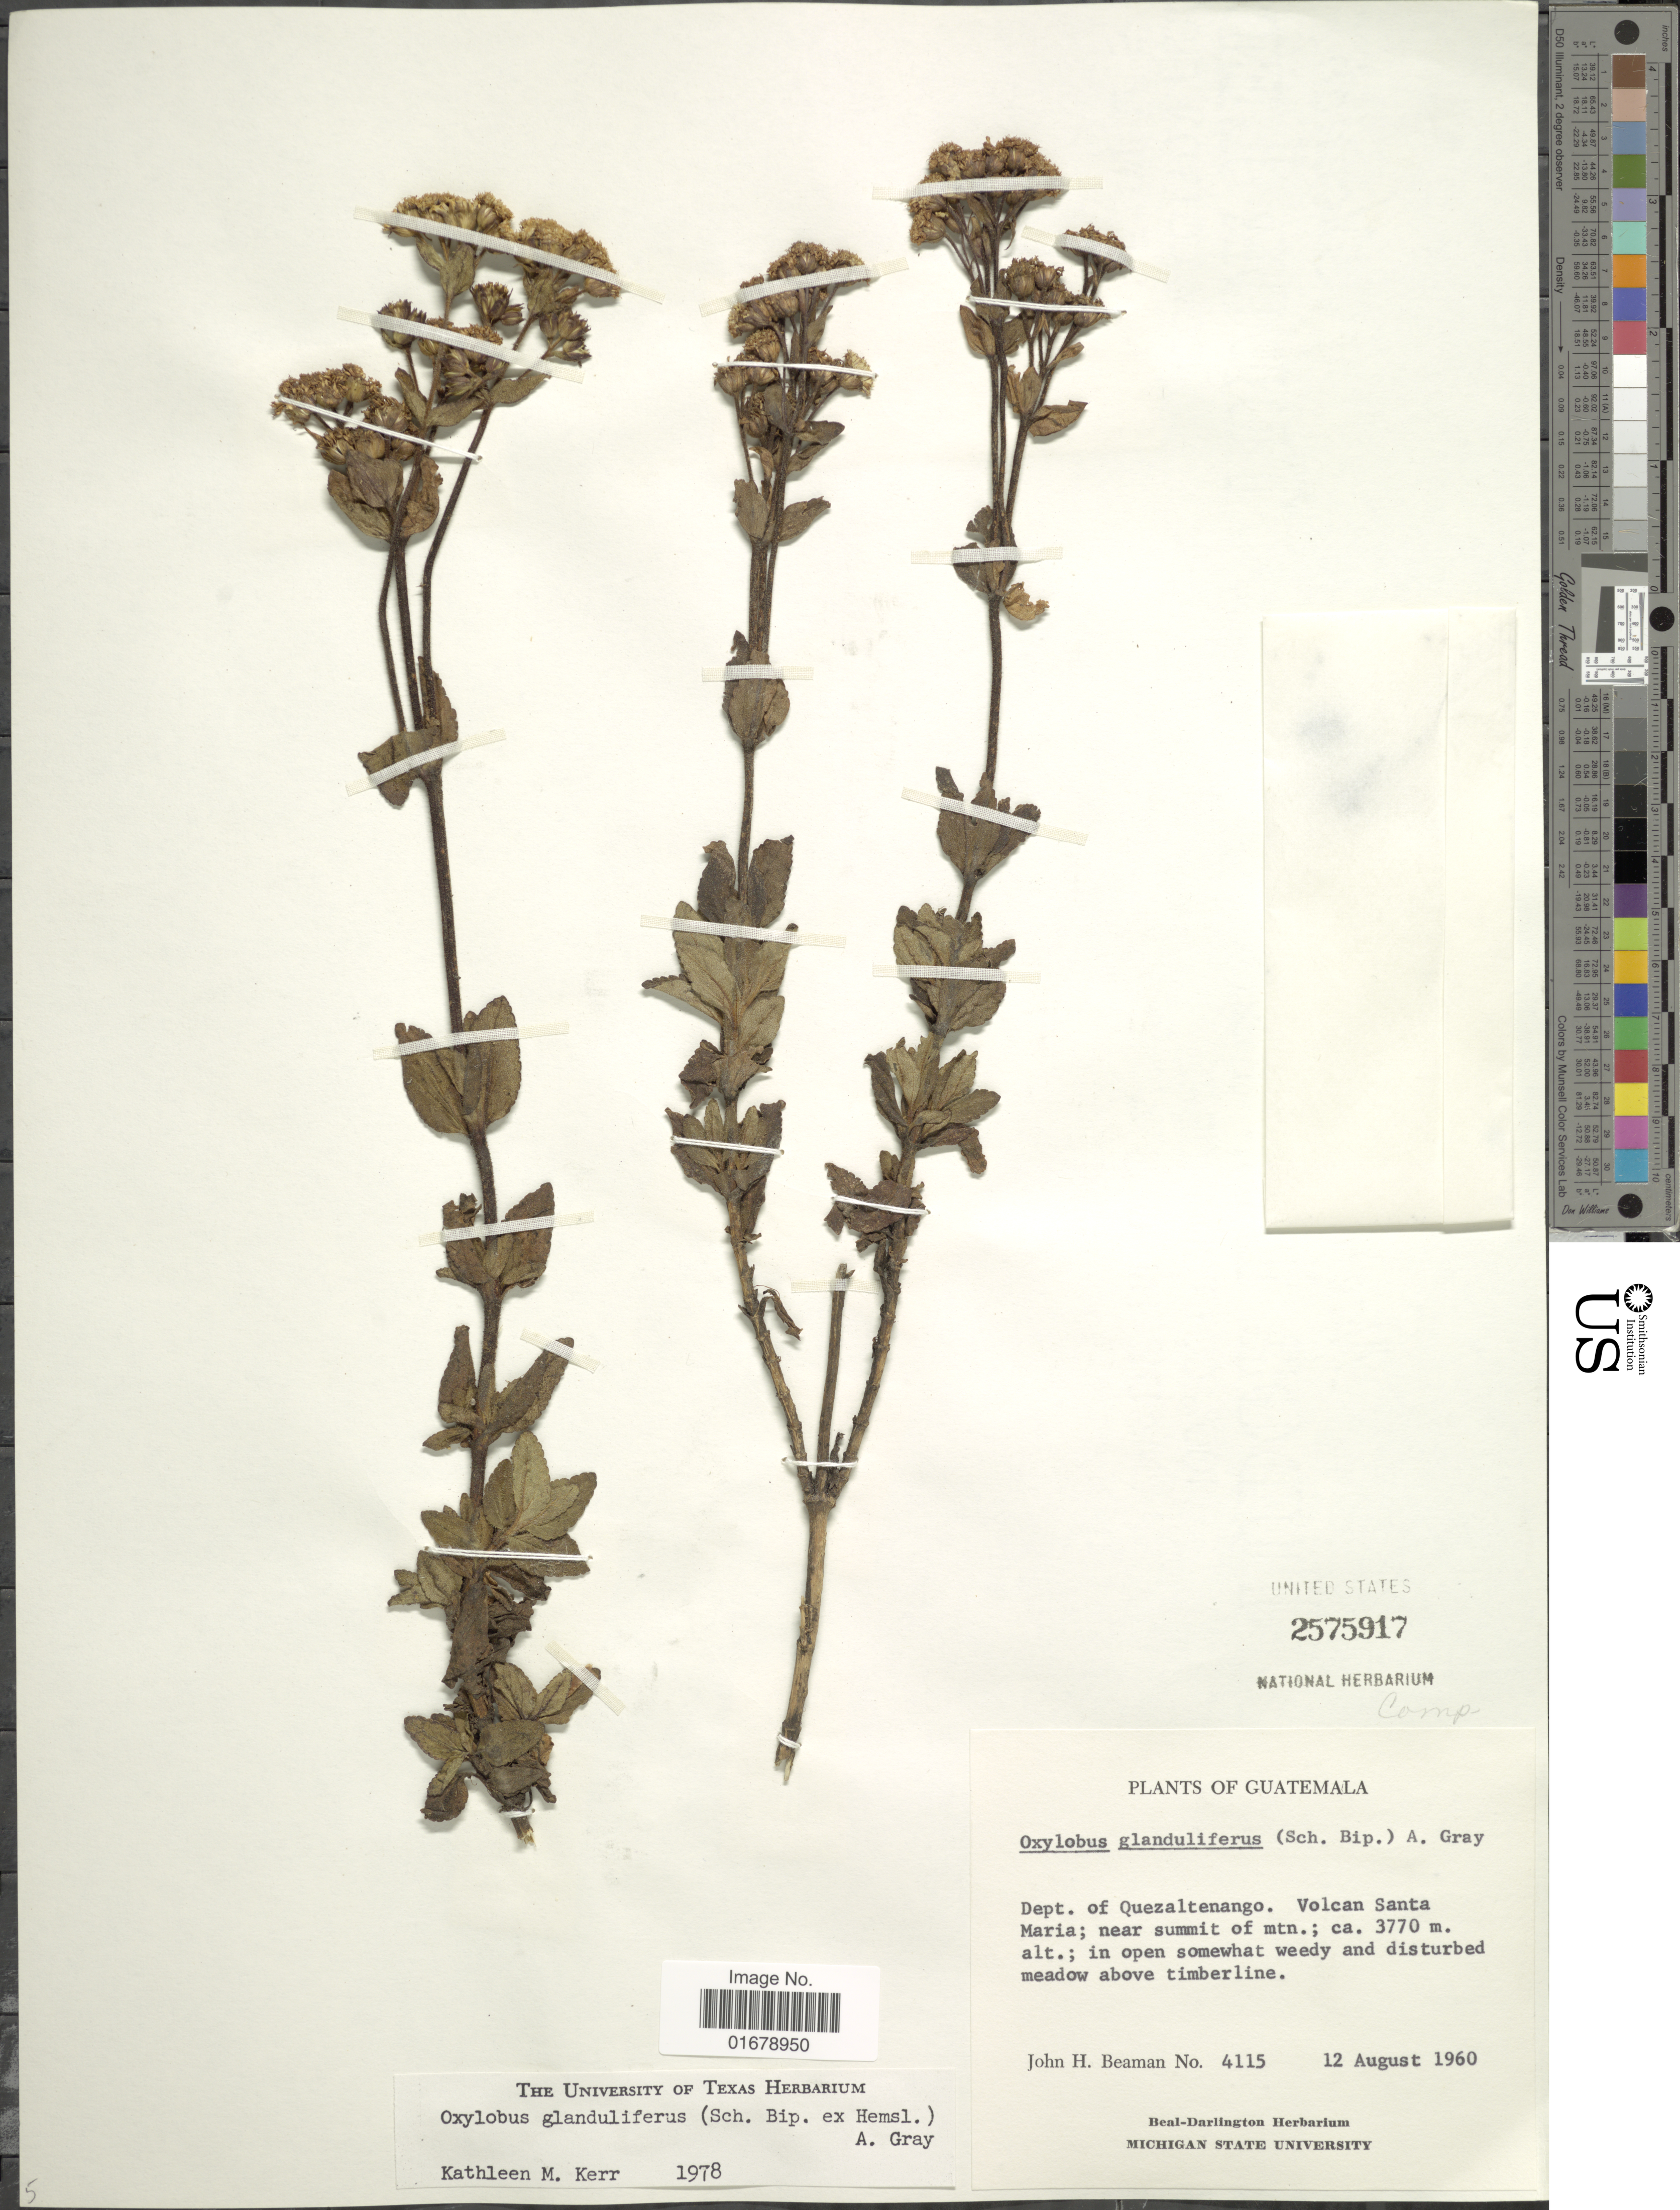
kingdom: Plantae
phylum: Tracheophyta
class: Magnoliopsida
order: Asterales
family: Asteraceae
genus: Oxylobus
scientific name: Oxylobus glanduliferus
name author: (Sch. Bip.) A. Gray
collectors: J. H. Beaman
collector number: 4115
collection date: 1960-08-12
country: Guatemala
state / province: Quetzaltenango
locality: Guatemala, Dept. of Quezaltenango. Volcan Santa Maria; near summit of mtn.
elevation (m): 3770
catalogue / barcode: US 2575917